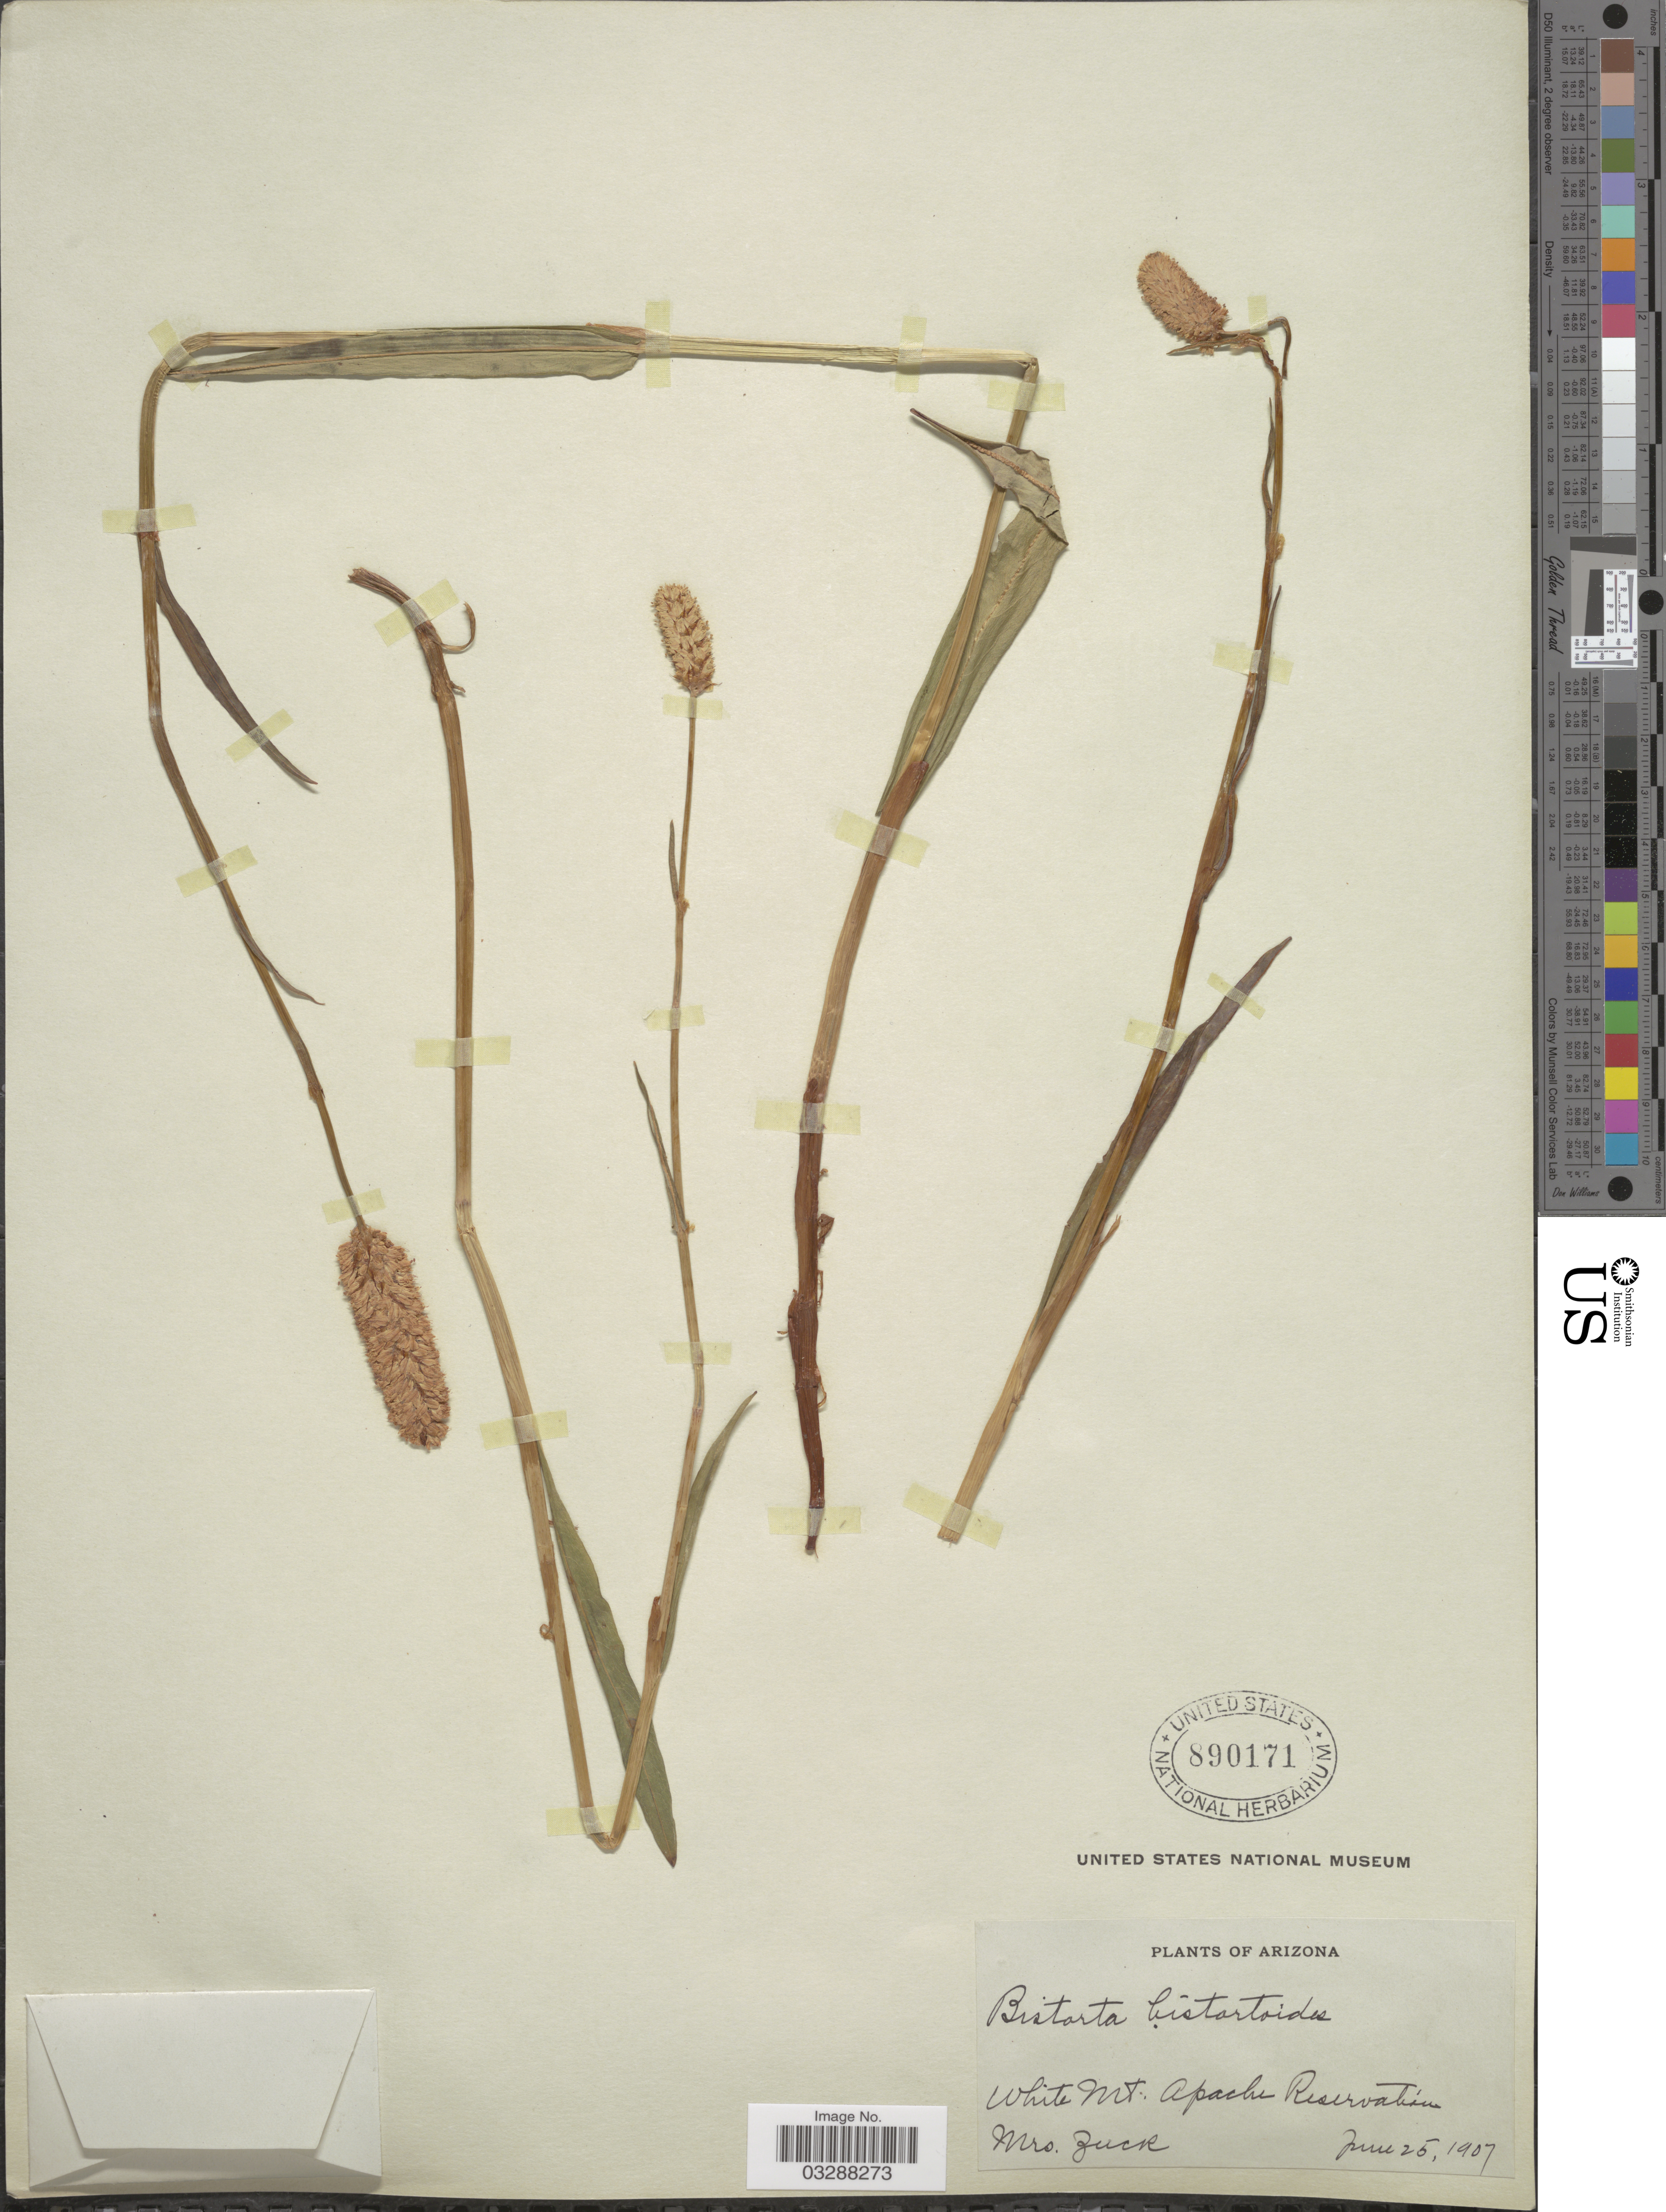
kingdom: Plantae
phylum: Tracheophyta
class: Magnoliopsida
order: Caryophyllales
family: Polygonaceae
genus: Bistorta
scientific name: Bistorta bistortoides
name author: (Pursh) Small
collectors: Zuck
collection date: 1907-06-25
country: United States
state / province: Arizona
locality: White Mt. Apache Reservation.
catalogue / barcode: US 890171